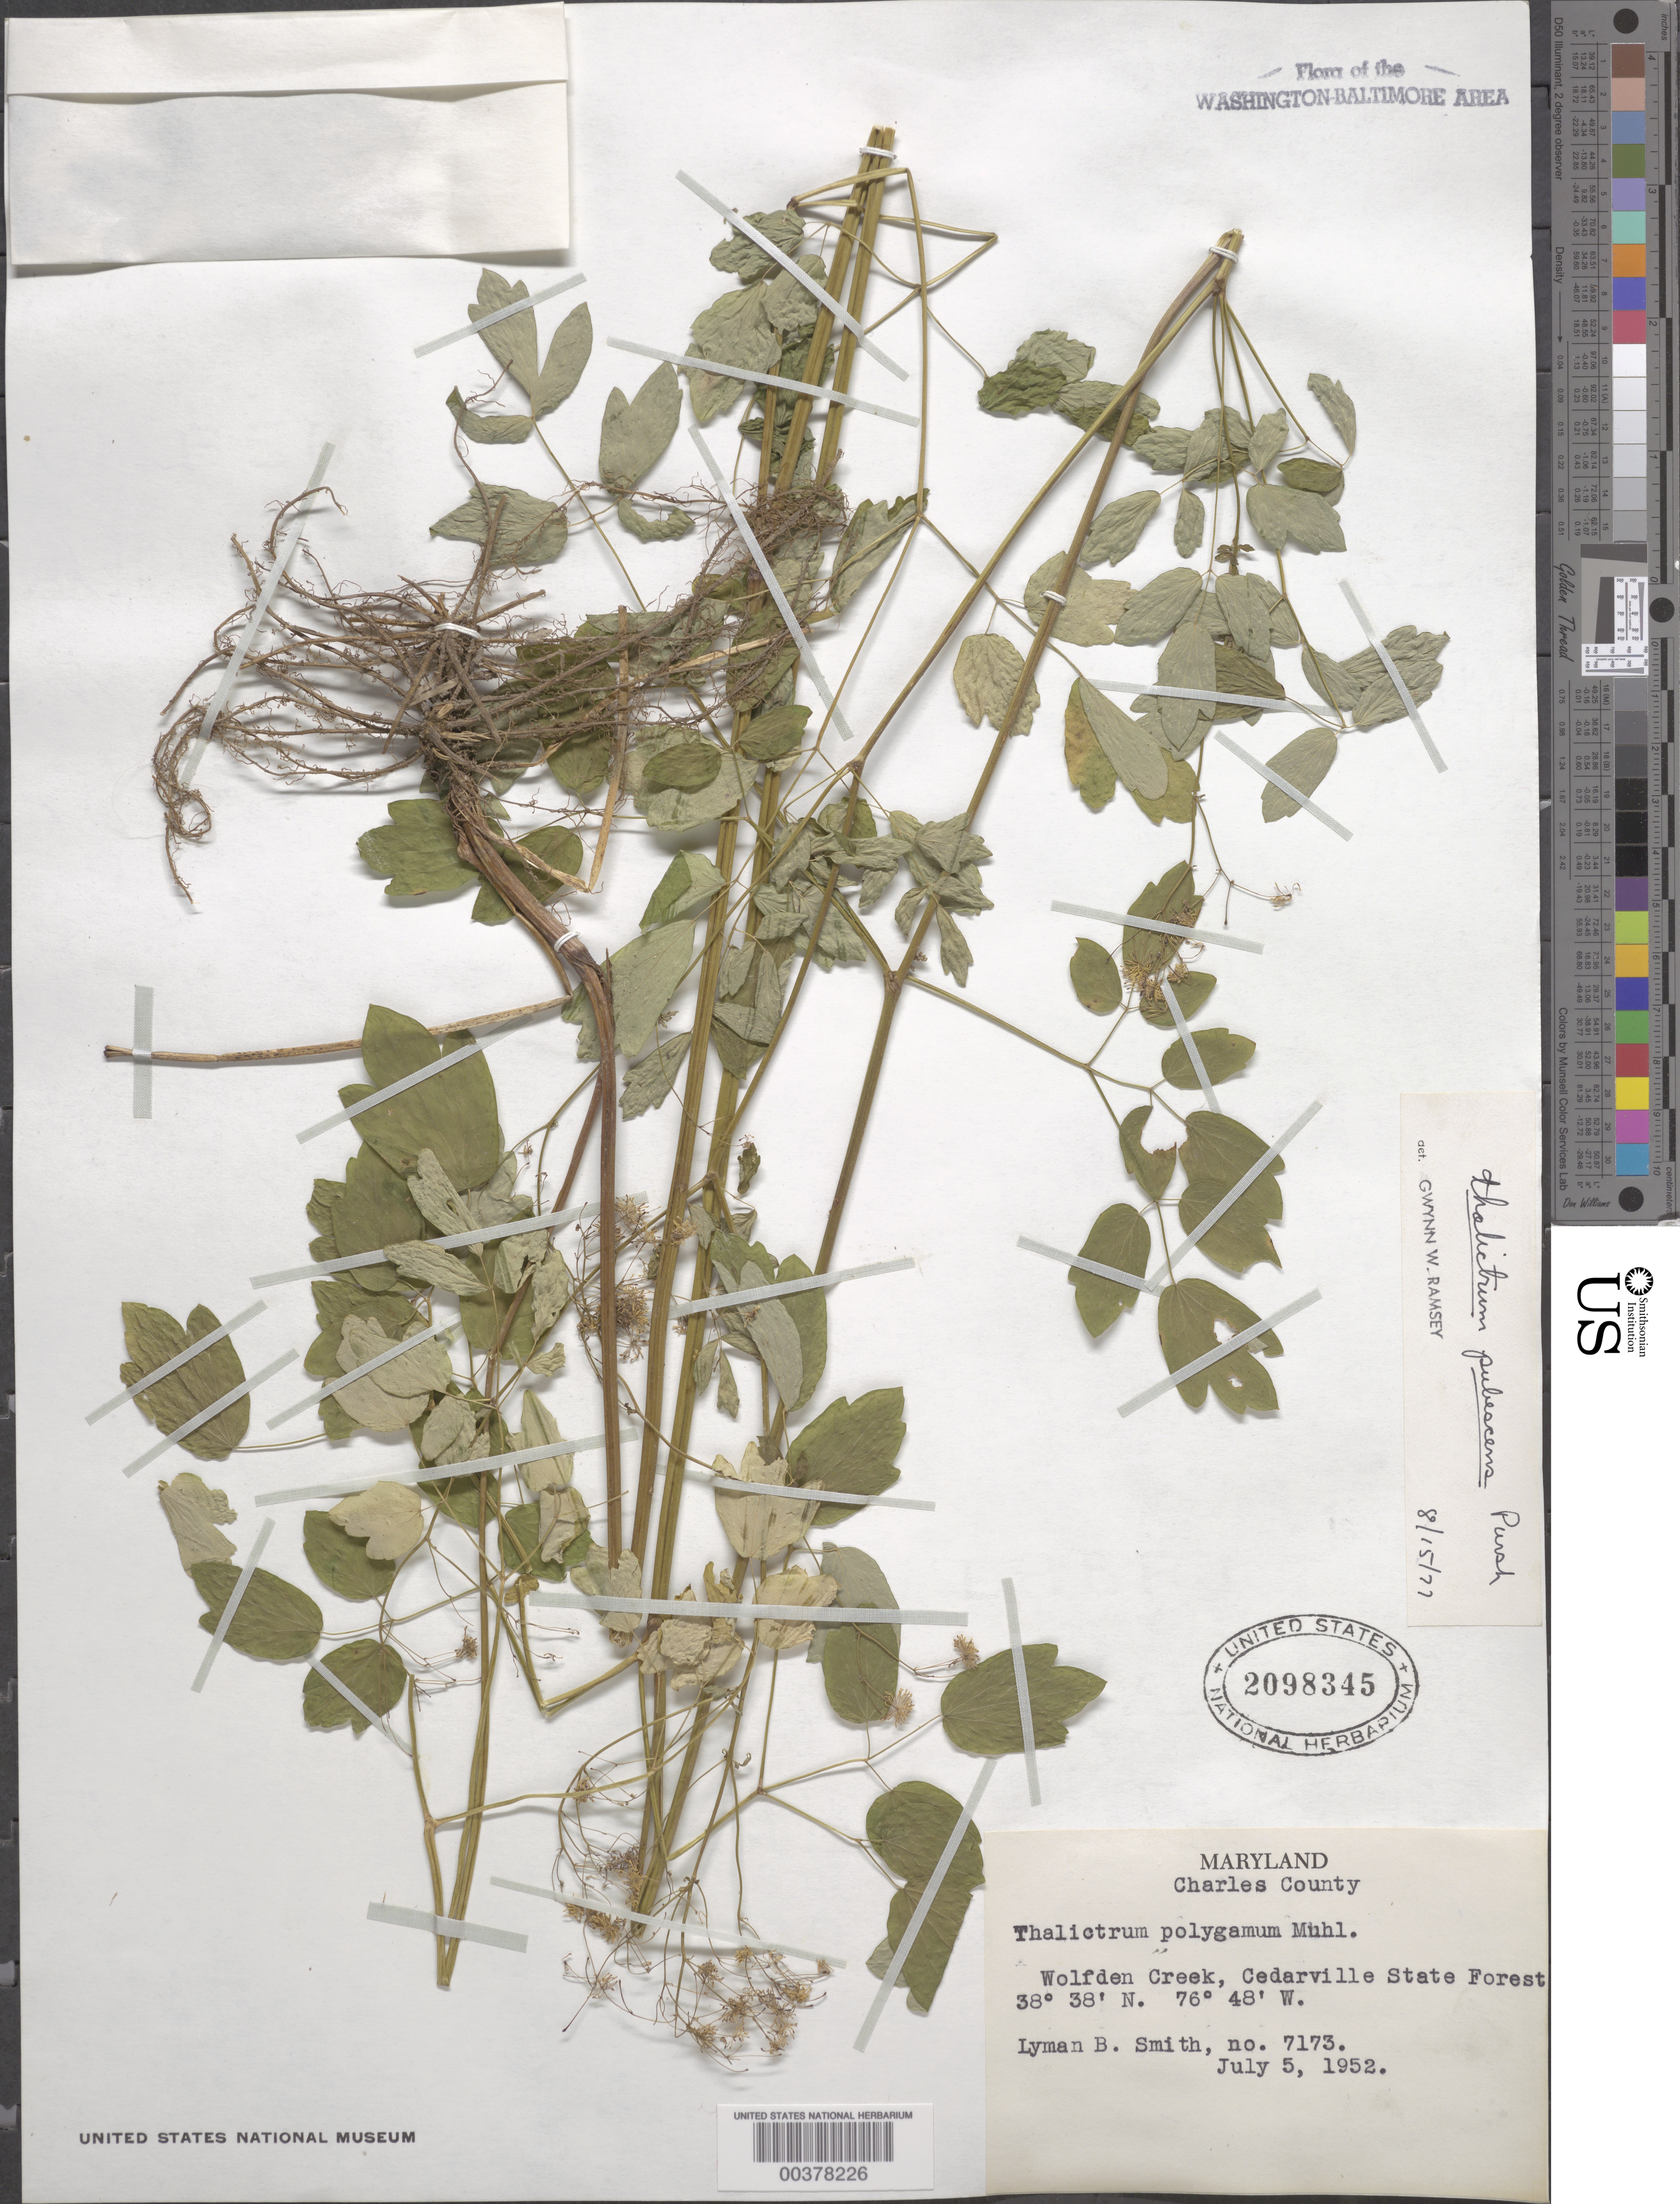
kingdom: Plantae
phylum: Tracheophyta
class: Magnoliopsida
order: Ranunculales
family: Ranunculaceae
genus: Thalictrum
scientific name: Thalictrum pubescens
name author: Pursh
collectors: G. Smith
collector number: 7173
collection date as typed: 05 Jul 1952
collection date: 1952-07-05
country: United States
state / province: Maryland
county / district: Charles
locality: Wolfden Creek, Cedarville State Forest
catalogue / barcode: US 2098345